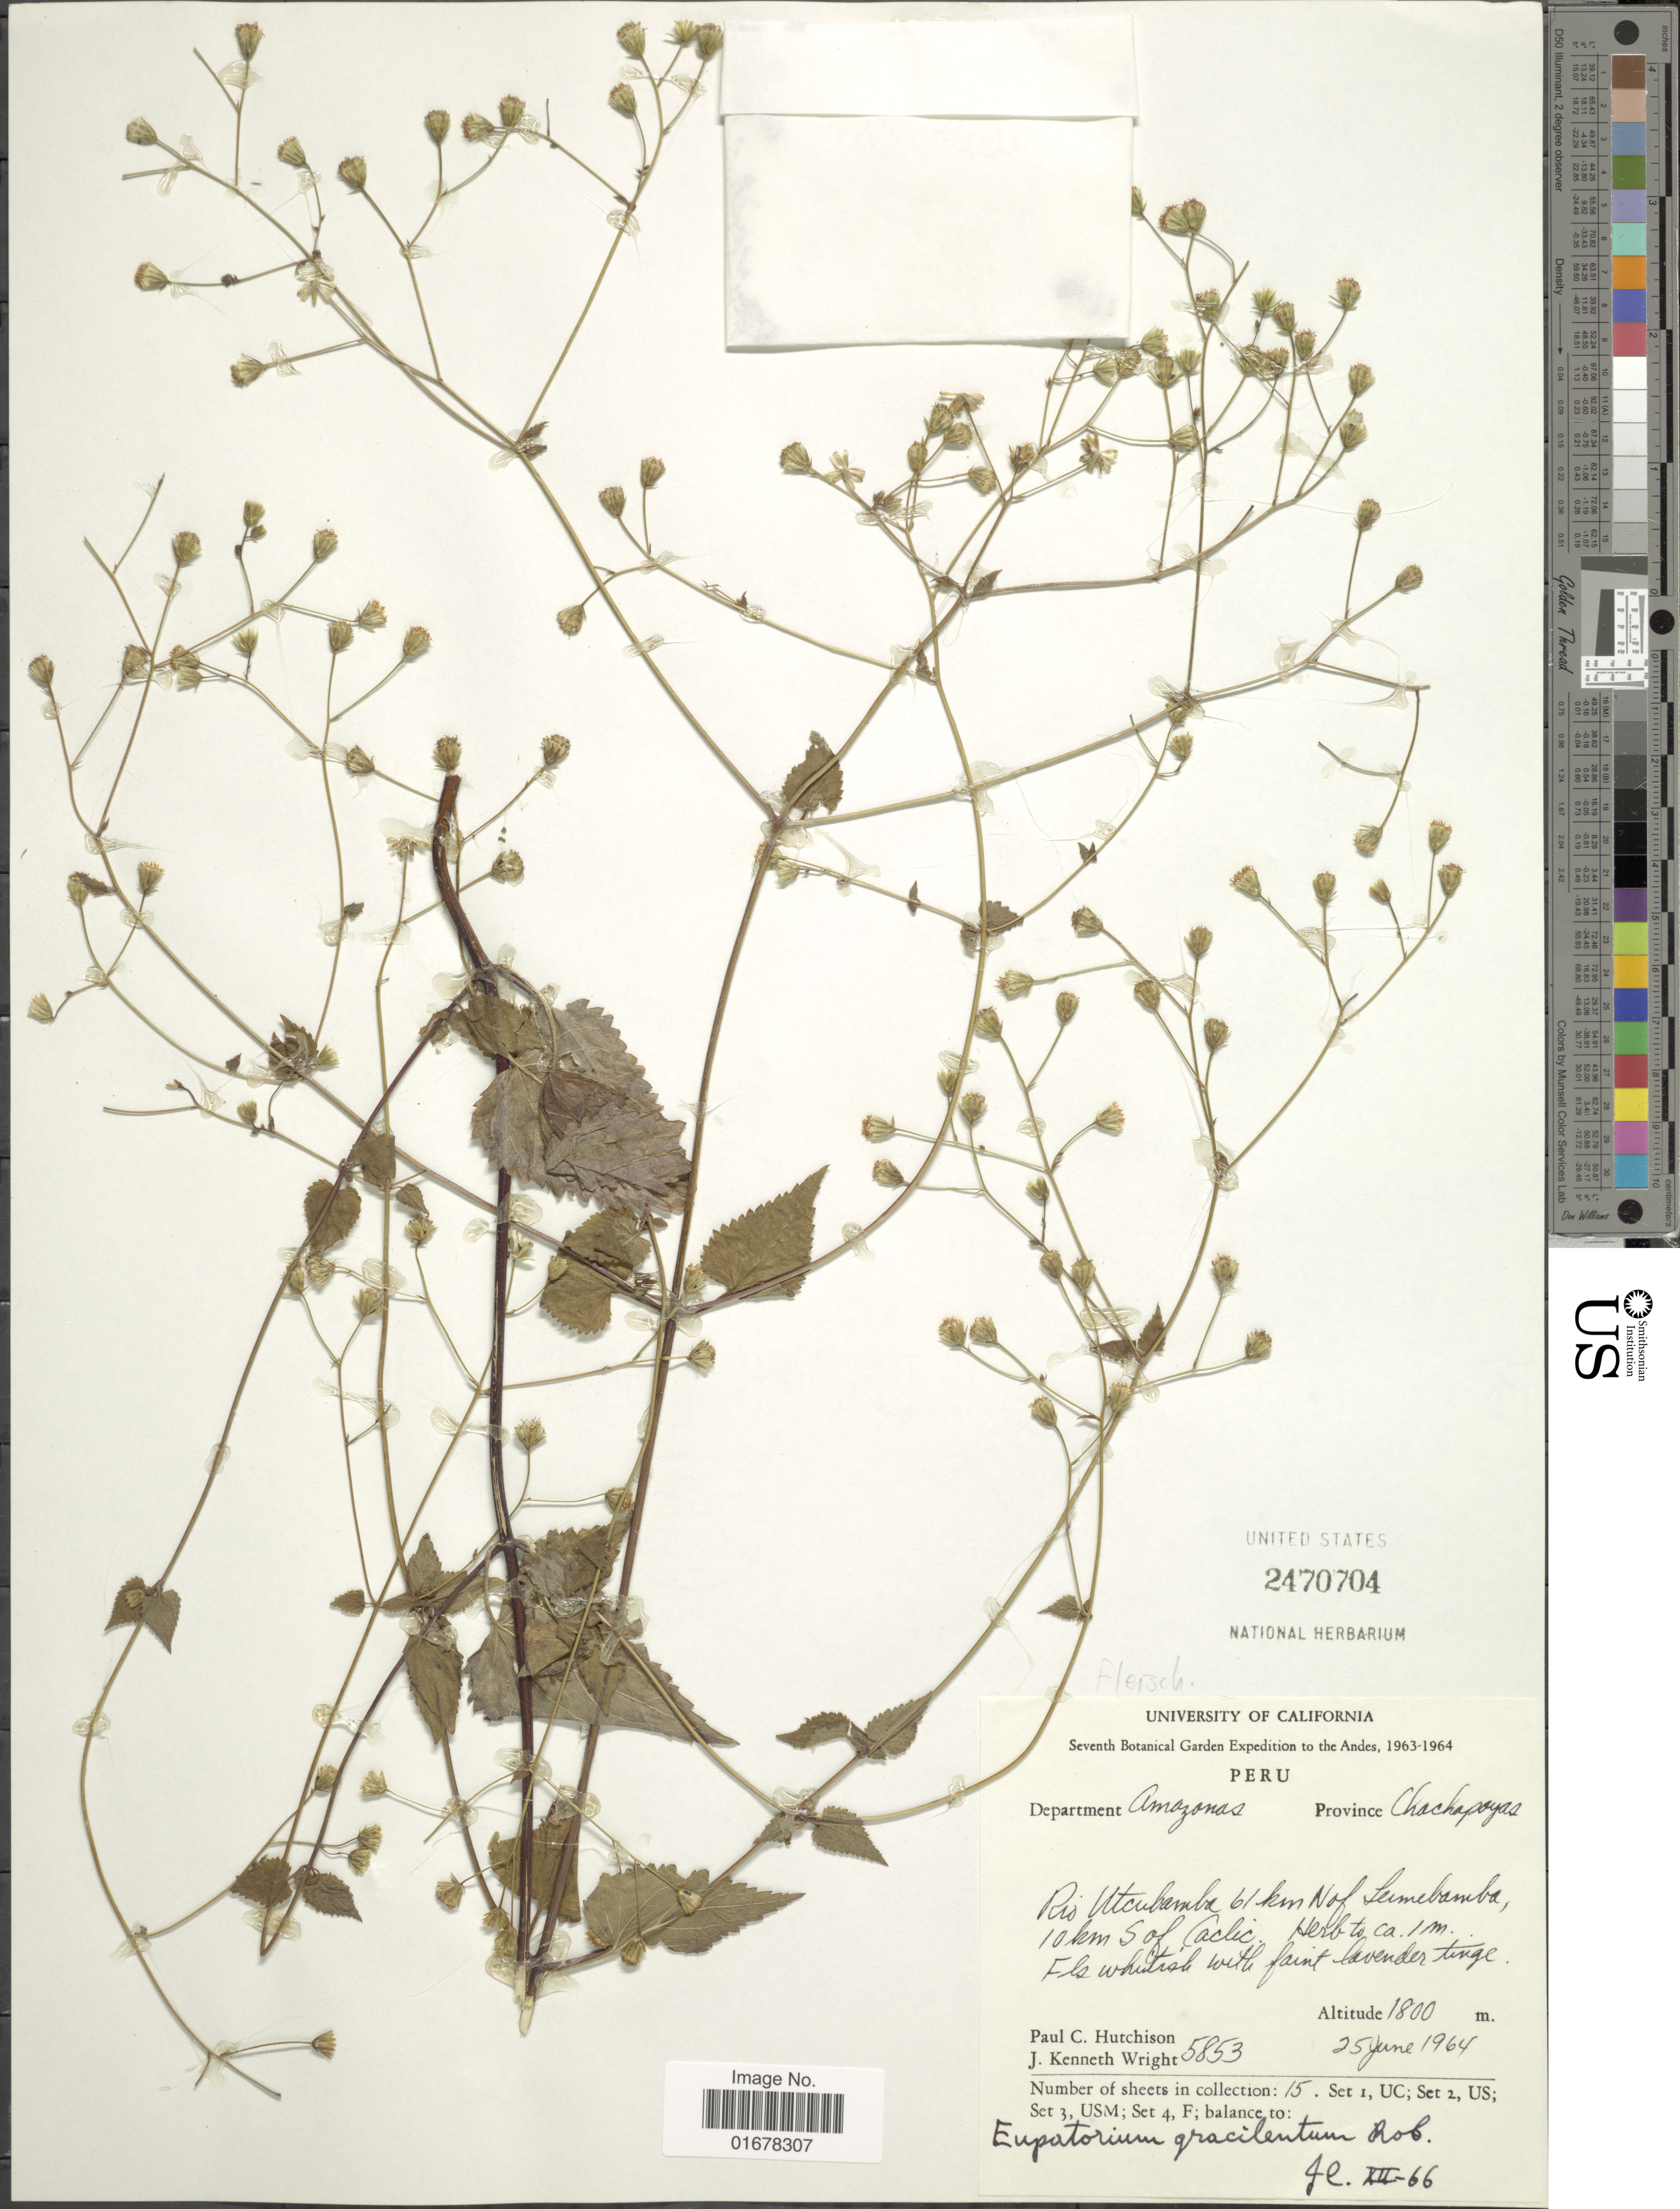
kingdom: Plantae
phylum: Tracheophyta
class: Magnoliopsida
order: Asterales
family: Asteraceae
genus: Ageratina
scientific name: Ageratina gracilenta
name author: (B.L. Rob.) R.M. King & H. Rob.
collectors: P. C. Hutchison & J. K. Wright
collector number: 5853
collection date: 1964-06-25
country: Peru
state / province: Amazonas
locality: Department Amazonas, Province Chachapoyas, Rio Utcubamba 61 km N of Leimebamba, 10 km S of Caclic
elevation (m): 1800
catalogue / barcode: US 2470704